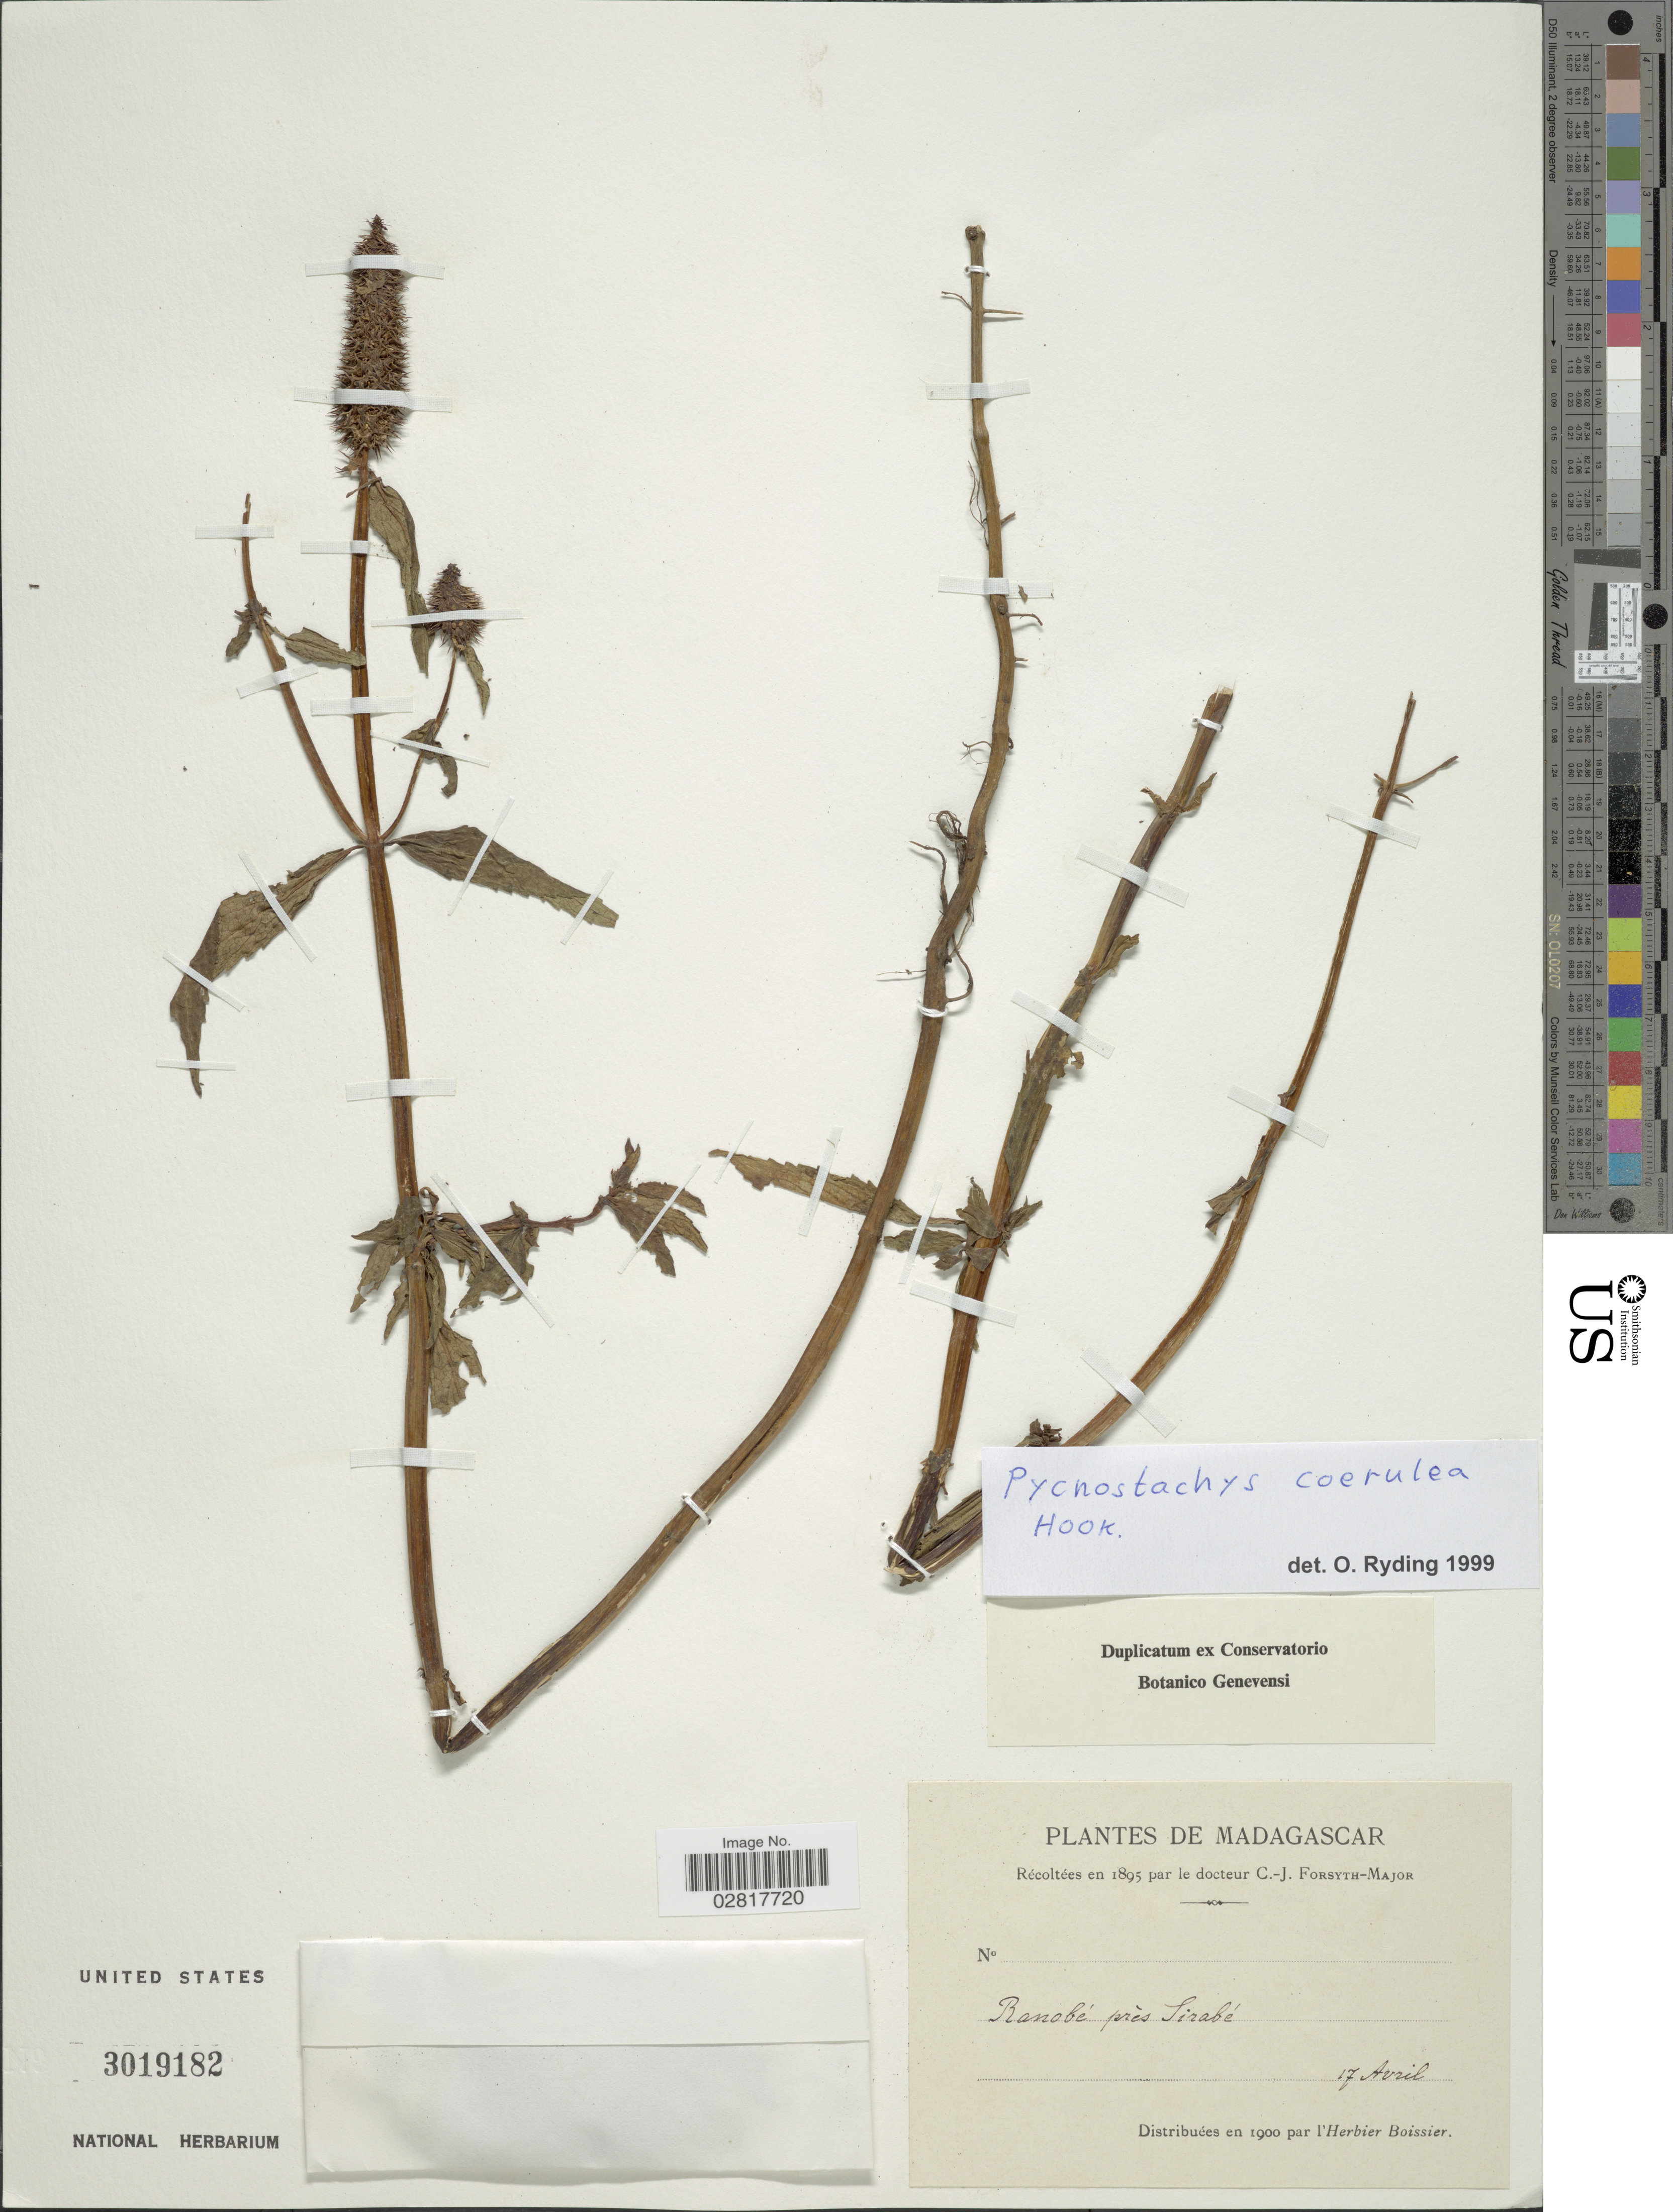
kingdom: Plantae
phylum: Tracheophyta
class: Magnoliopsida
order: Lamiales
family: Lamiaceae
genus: Pycnostachys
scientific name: Pycnostachys coerulea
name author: Hook.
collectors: C. I. Forsyth-Major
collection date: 1895-04-17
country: Madagascar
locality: Ranobè près Sirabè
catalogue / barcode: US 3019182